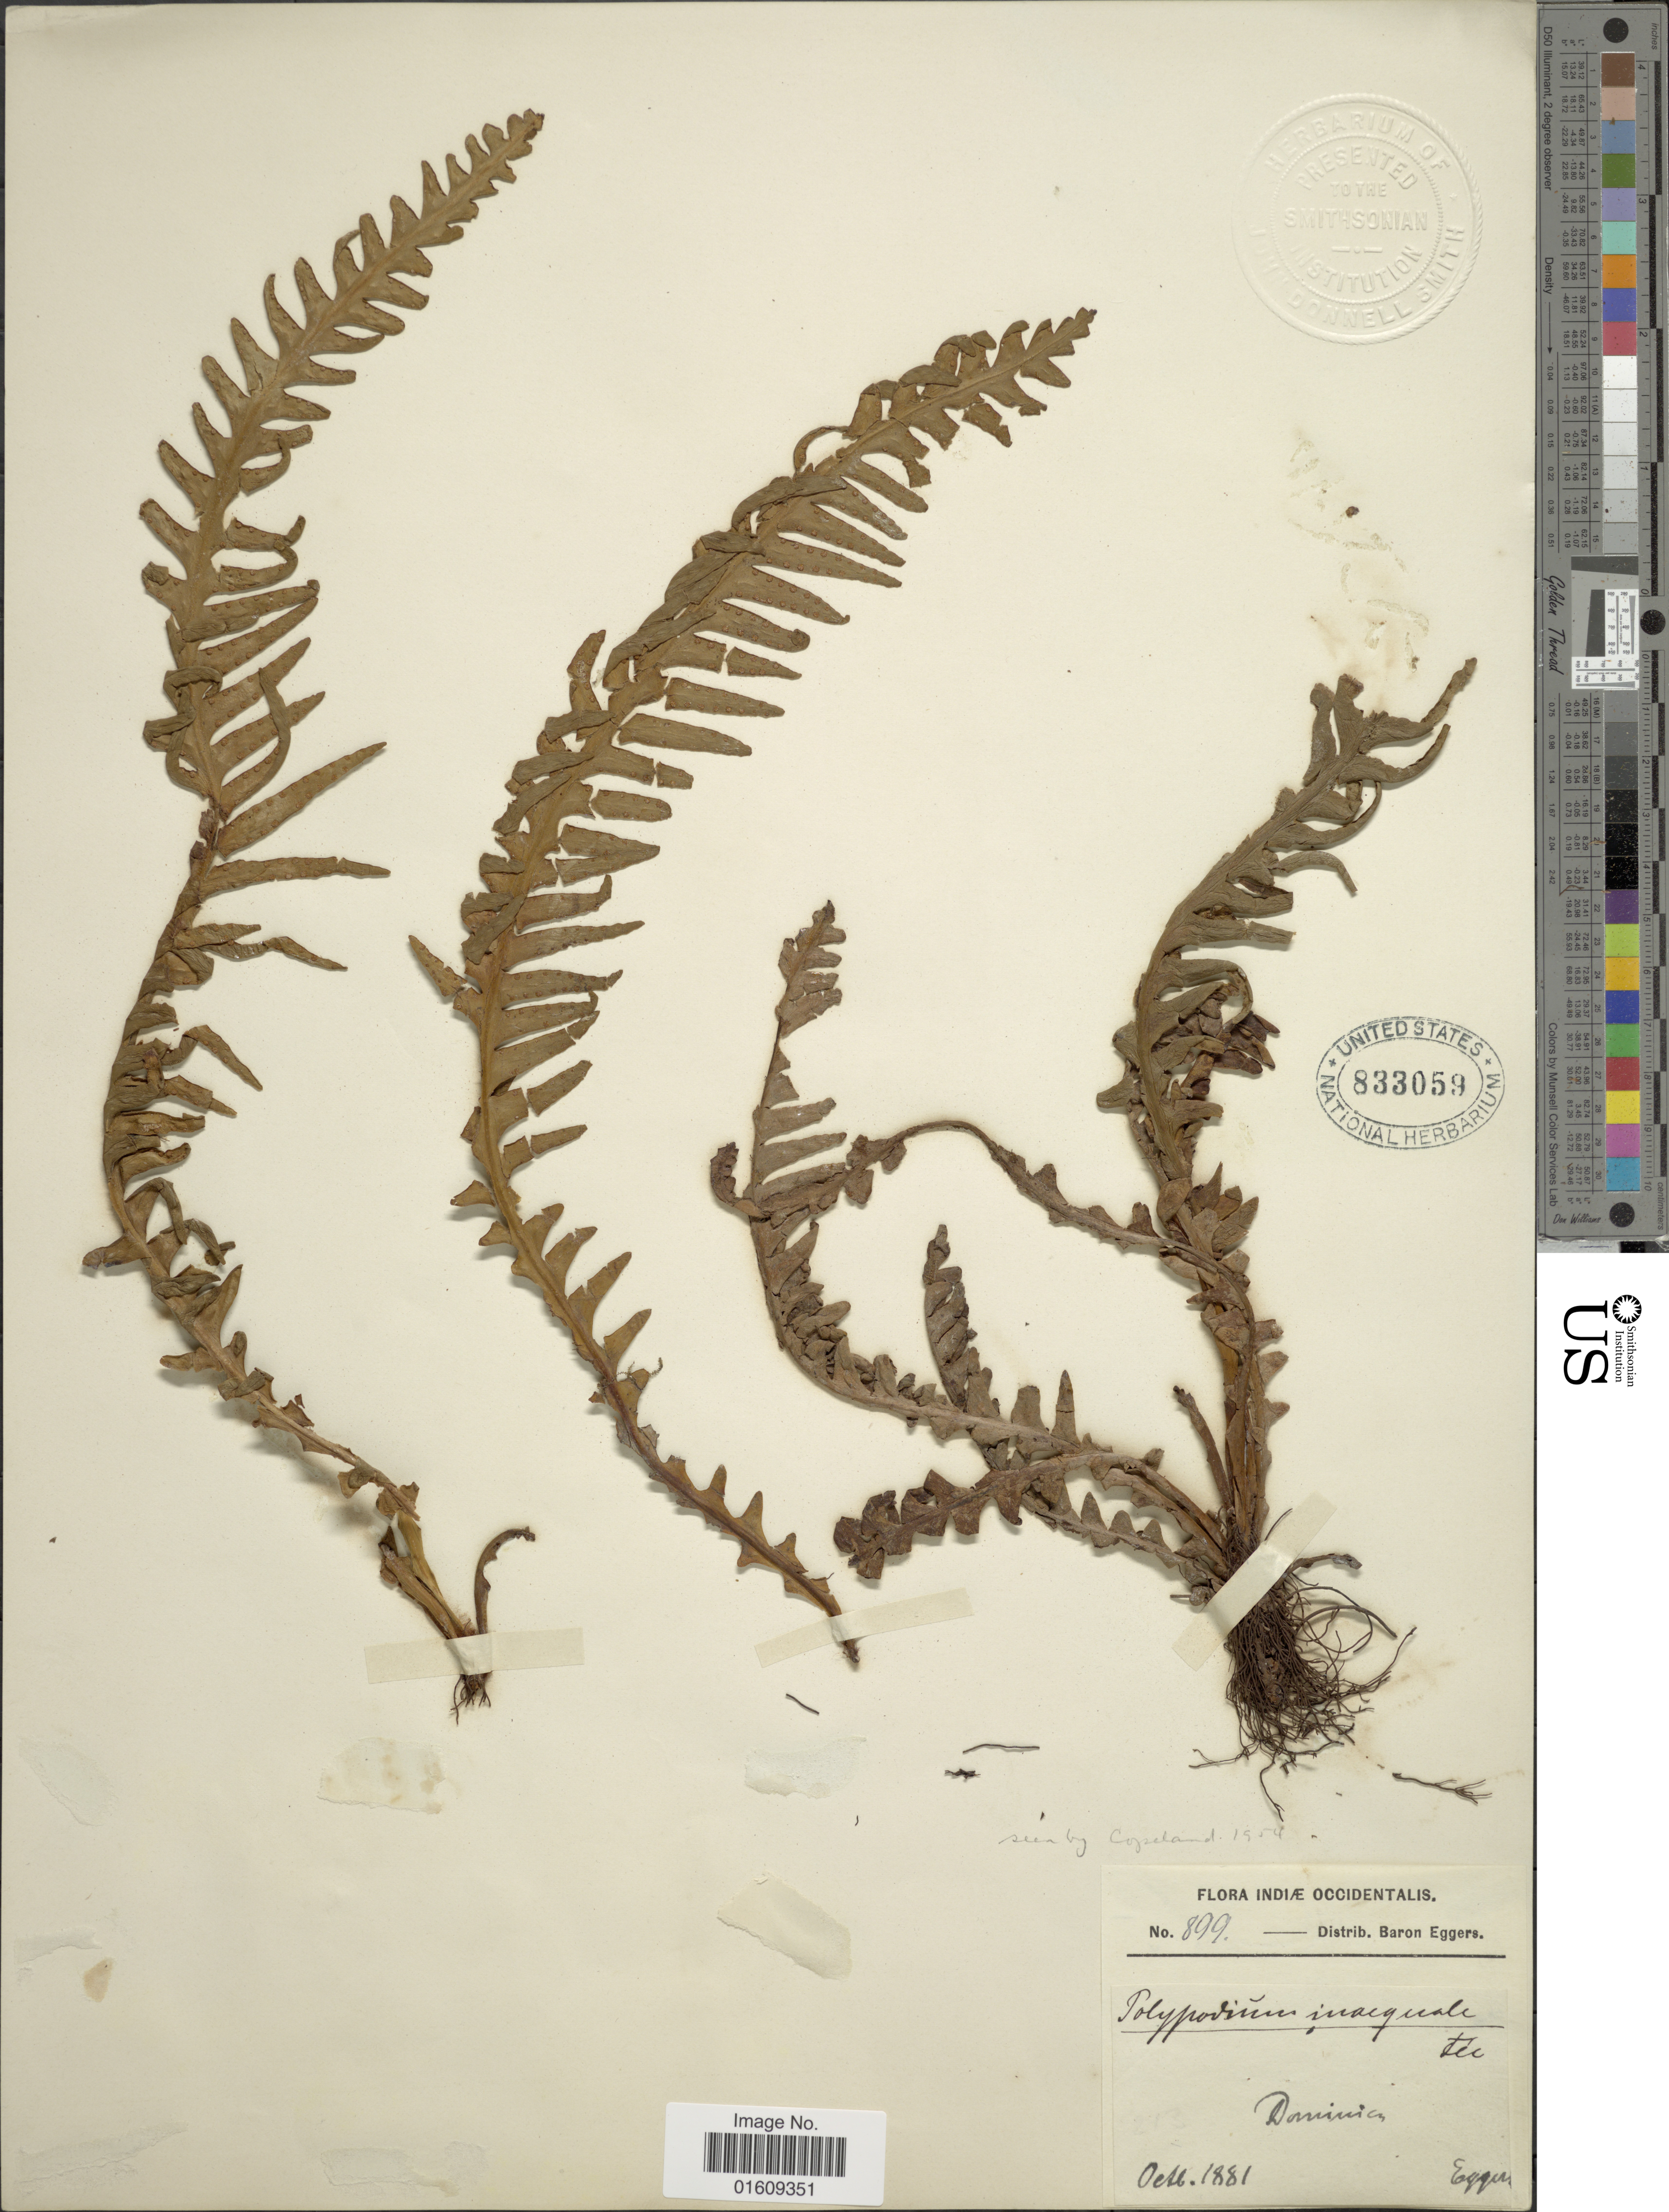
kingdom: Plantae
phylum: Tracheophyta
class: Polypodiopsida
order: Polypodiales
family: Polypodiaceae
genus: Ceradenia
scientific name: Ceradenia curvata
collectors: B. Eggers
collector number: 899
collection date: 1881-10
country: Dominica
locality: Indiæ Occidentalis, Dominca.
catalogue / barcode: US 833059